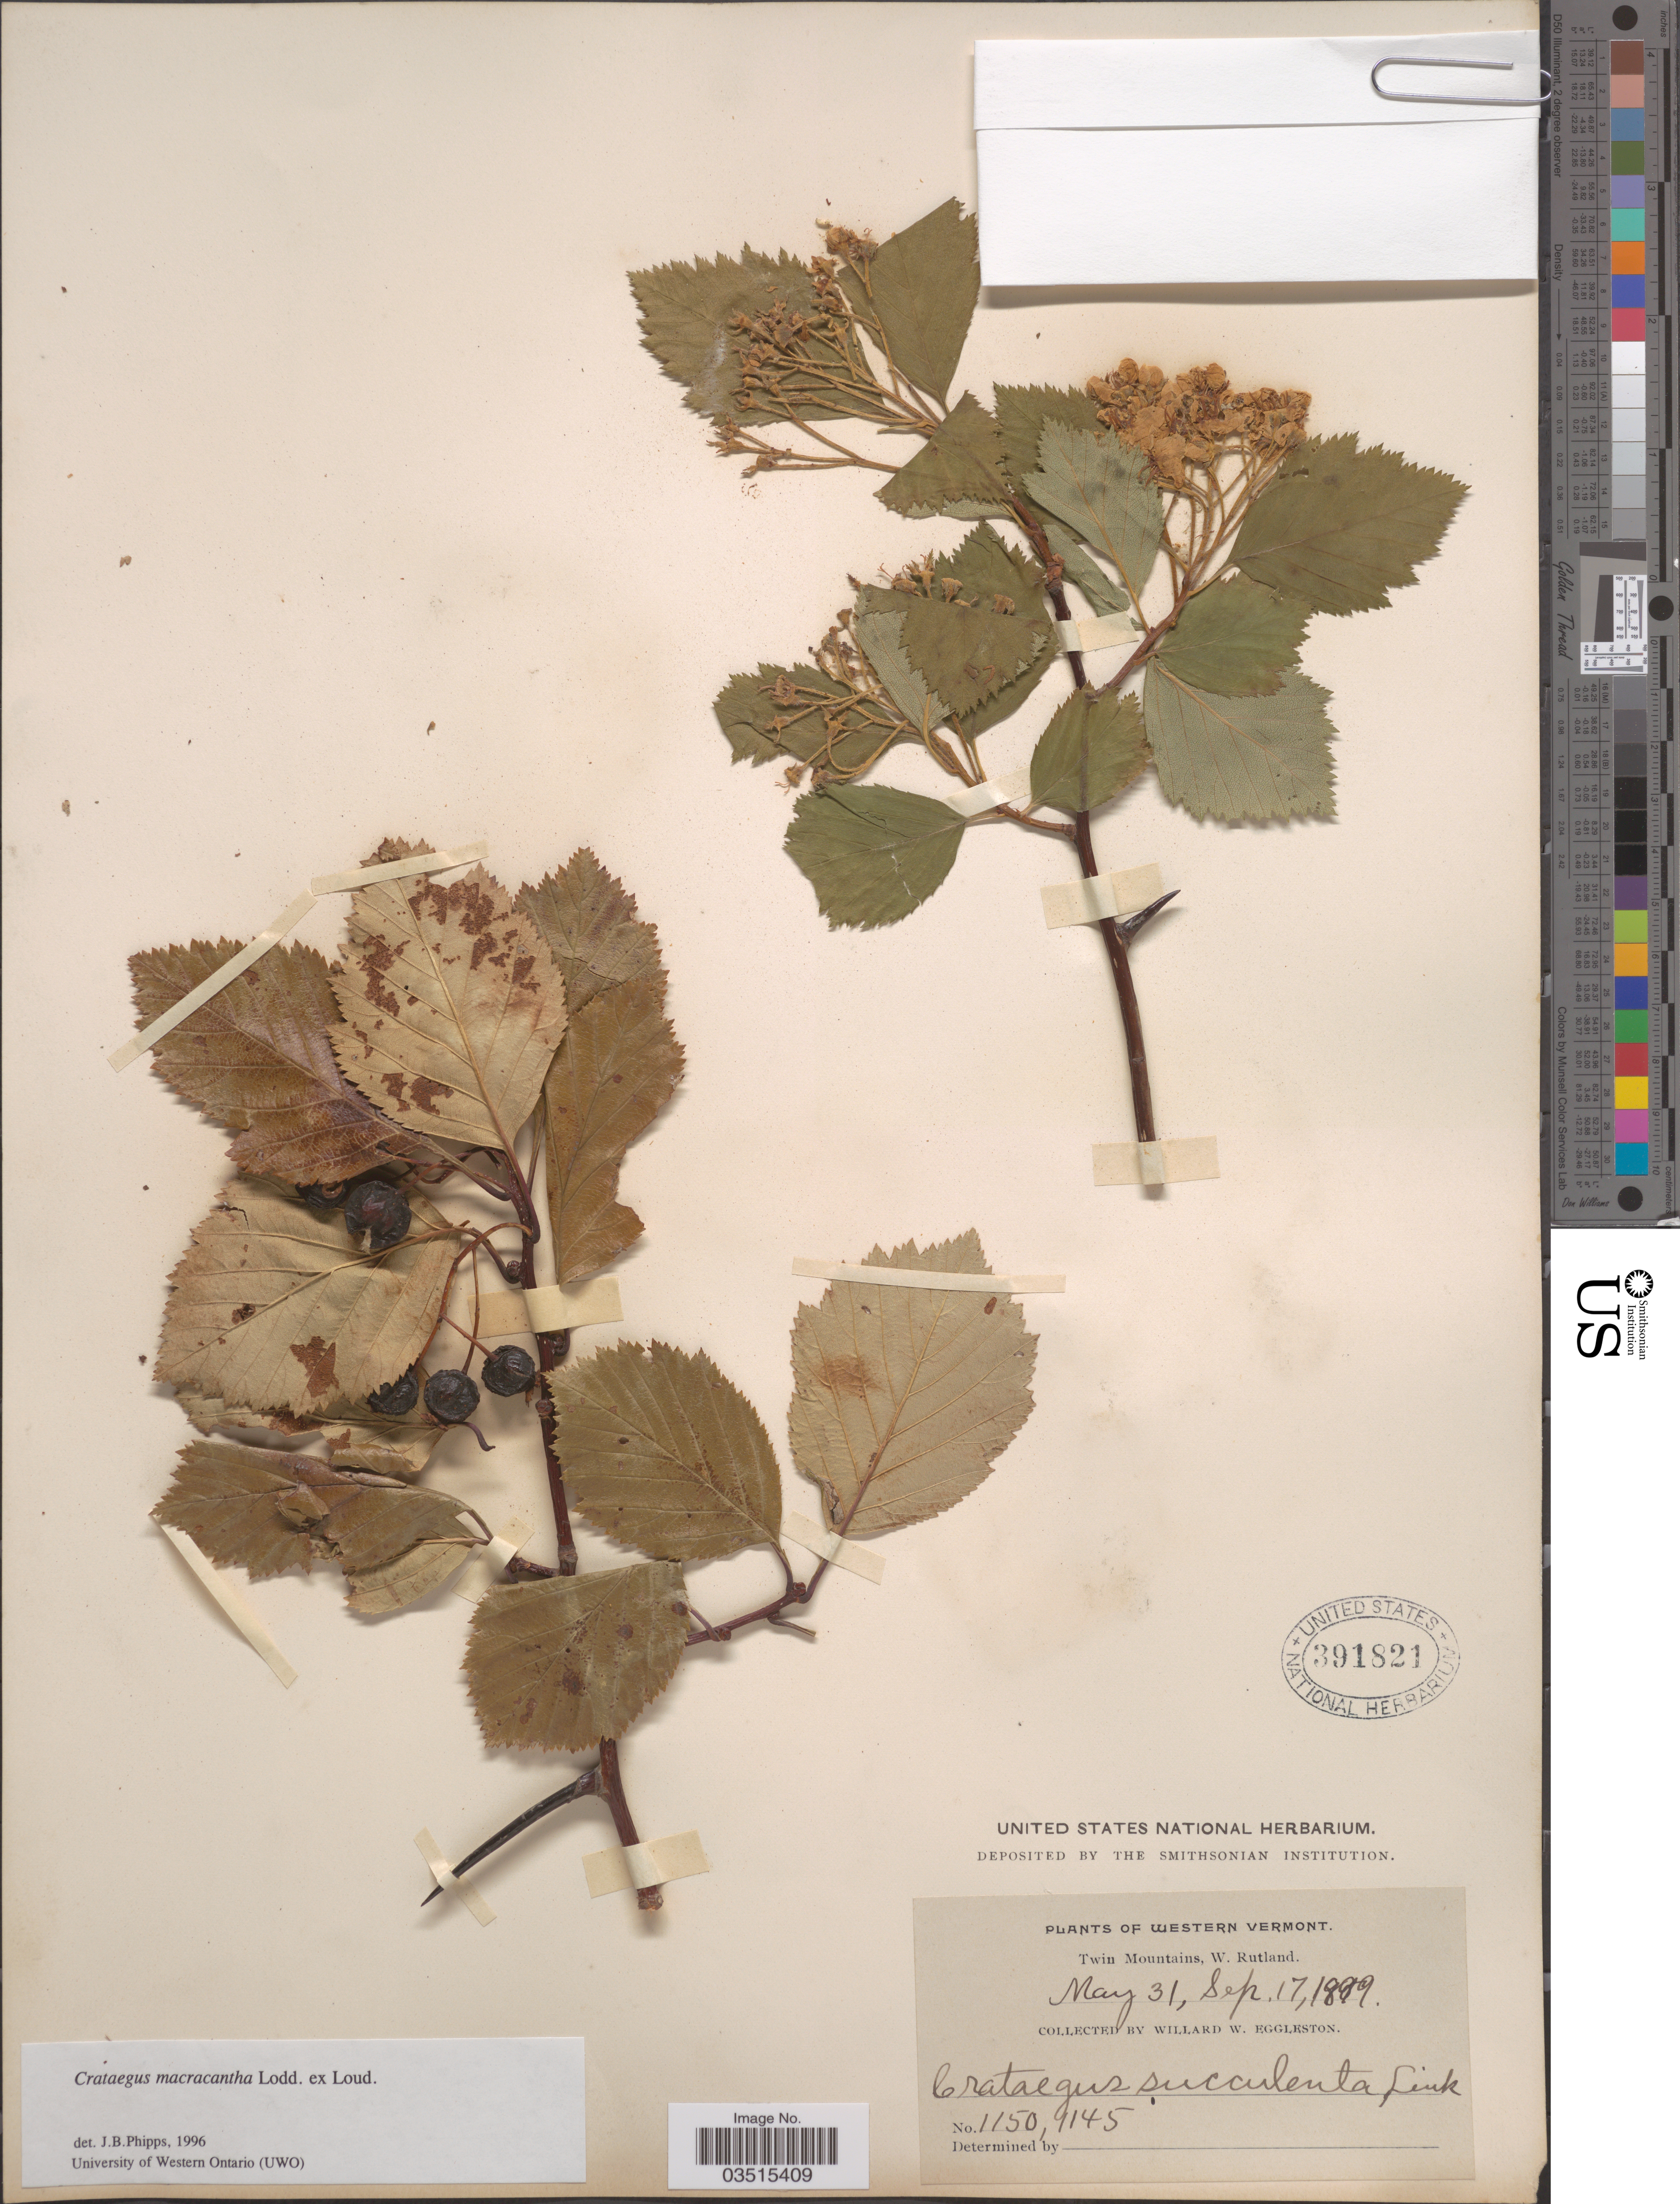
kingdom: Plantae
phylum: Tracheophyta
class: Magnoliopsida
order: Rosales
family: Rosaceae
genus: Crataegus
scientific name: Crataegus macracantha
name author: (Lindl.) Lodd. ex Loudon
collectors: W. W. Eggleston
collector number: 1150,1145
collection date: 1889-05-31/1889-09-17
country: United States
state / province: Vermont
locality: Western Vermont. Twin Mountains, W. Rutland.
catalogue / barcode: US 391821